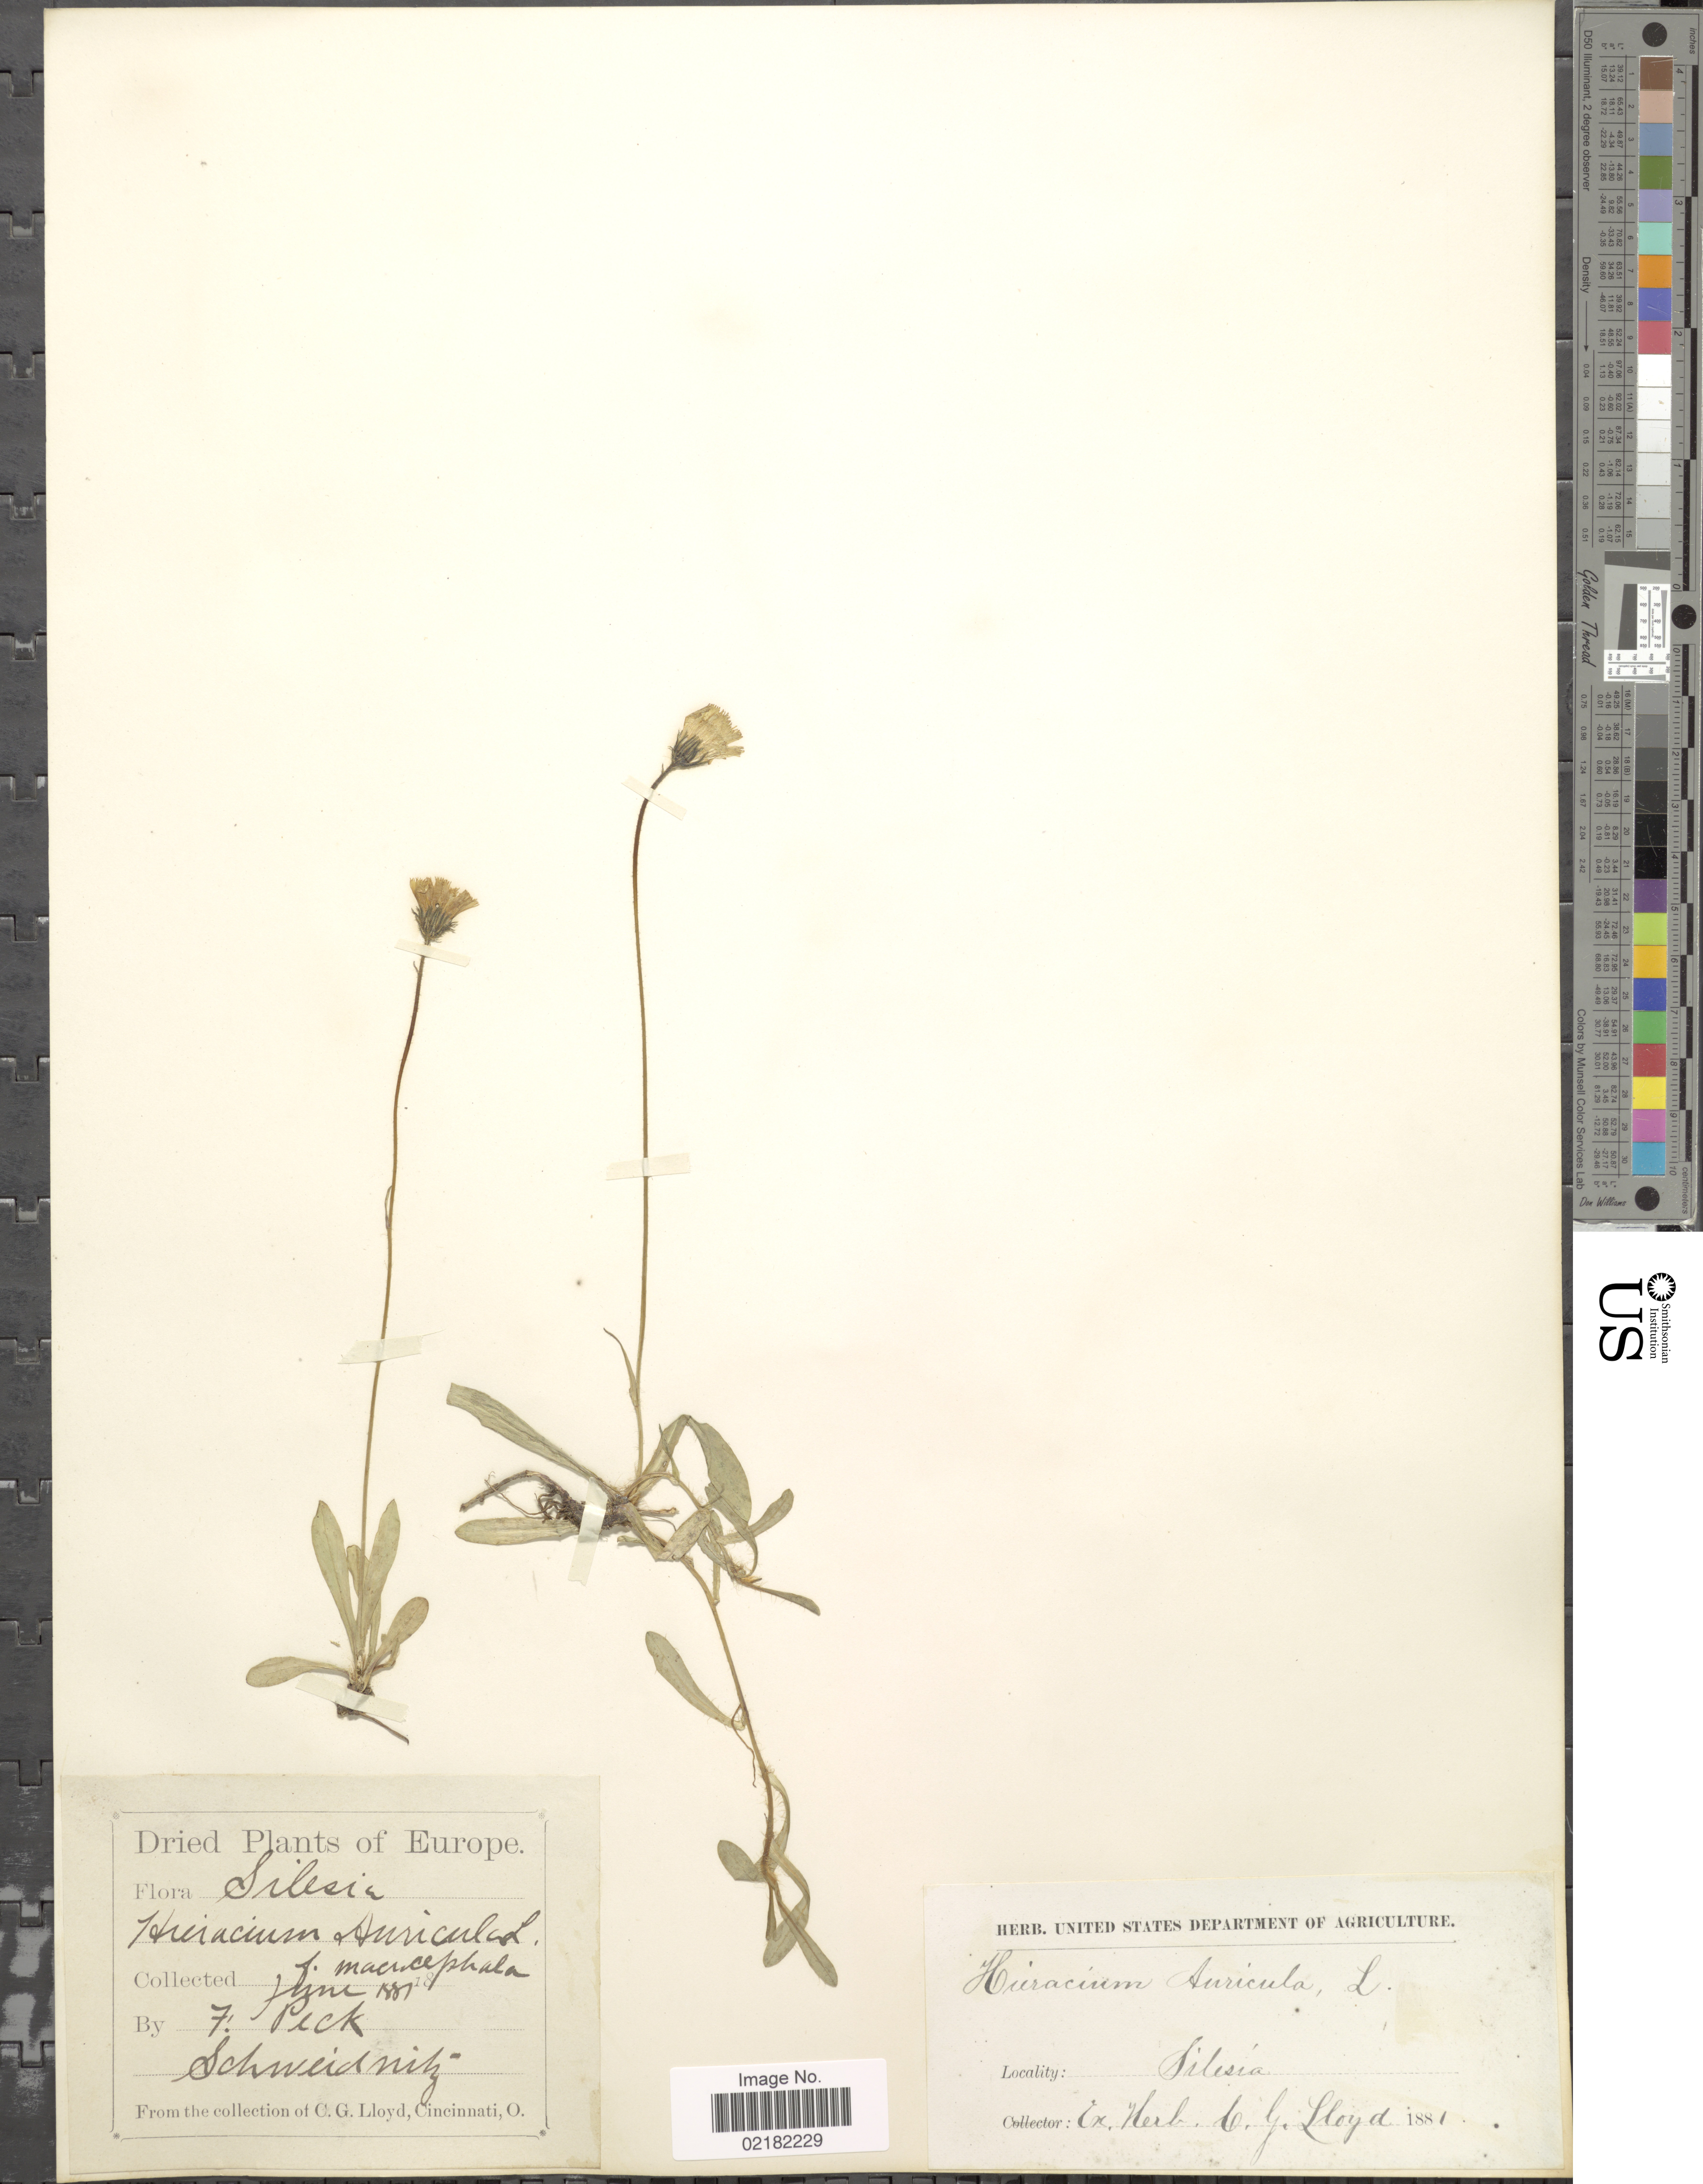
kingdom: Plantae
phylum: Tracheophyta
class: Magnoliopsida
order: Asterales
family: Asteraceae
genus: Pilosella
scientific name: Pilosella floribunda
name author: (Wimm. & Grab.) Fr. a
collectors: F. Peck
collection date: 1881-06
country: Czechia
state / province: Moravian-Silesian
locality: Silesia, Schweidnitz. [interpreted]